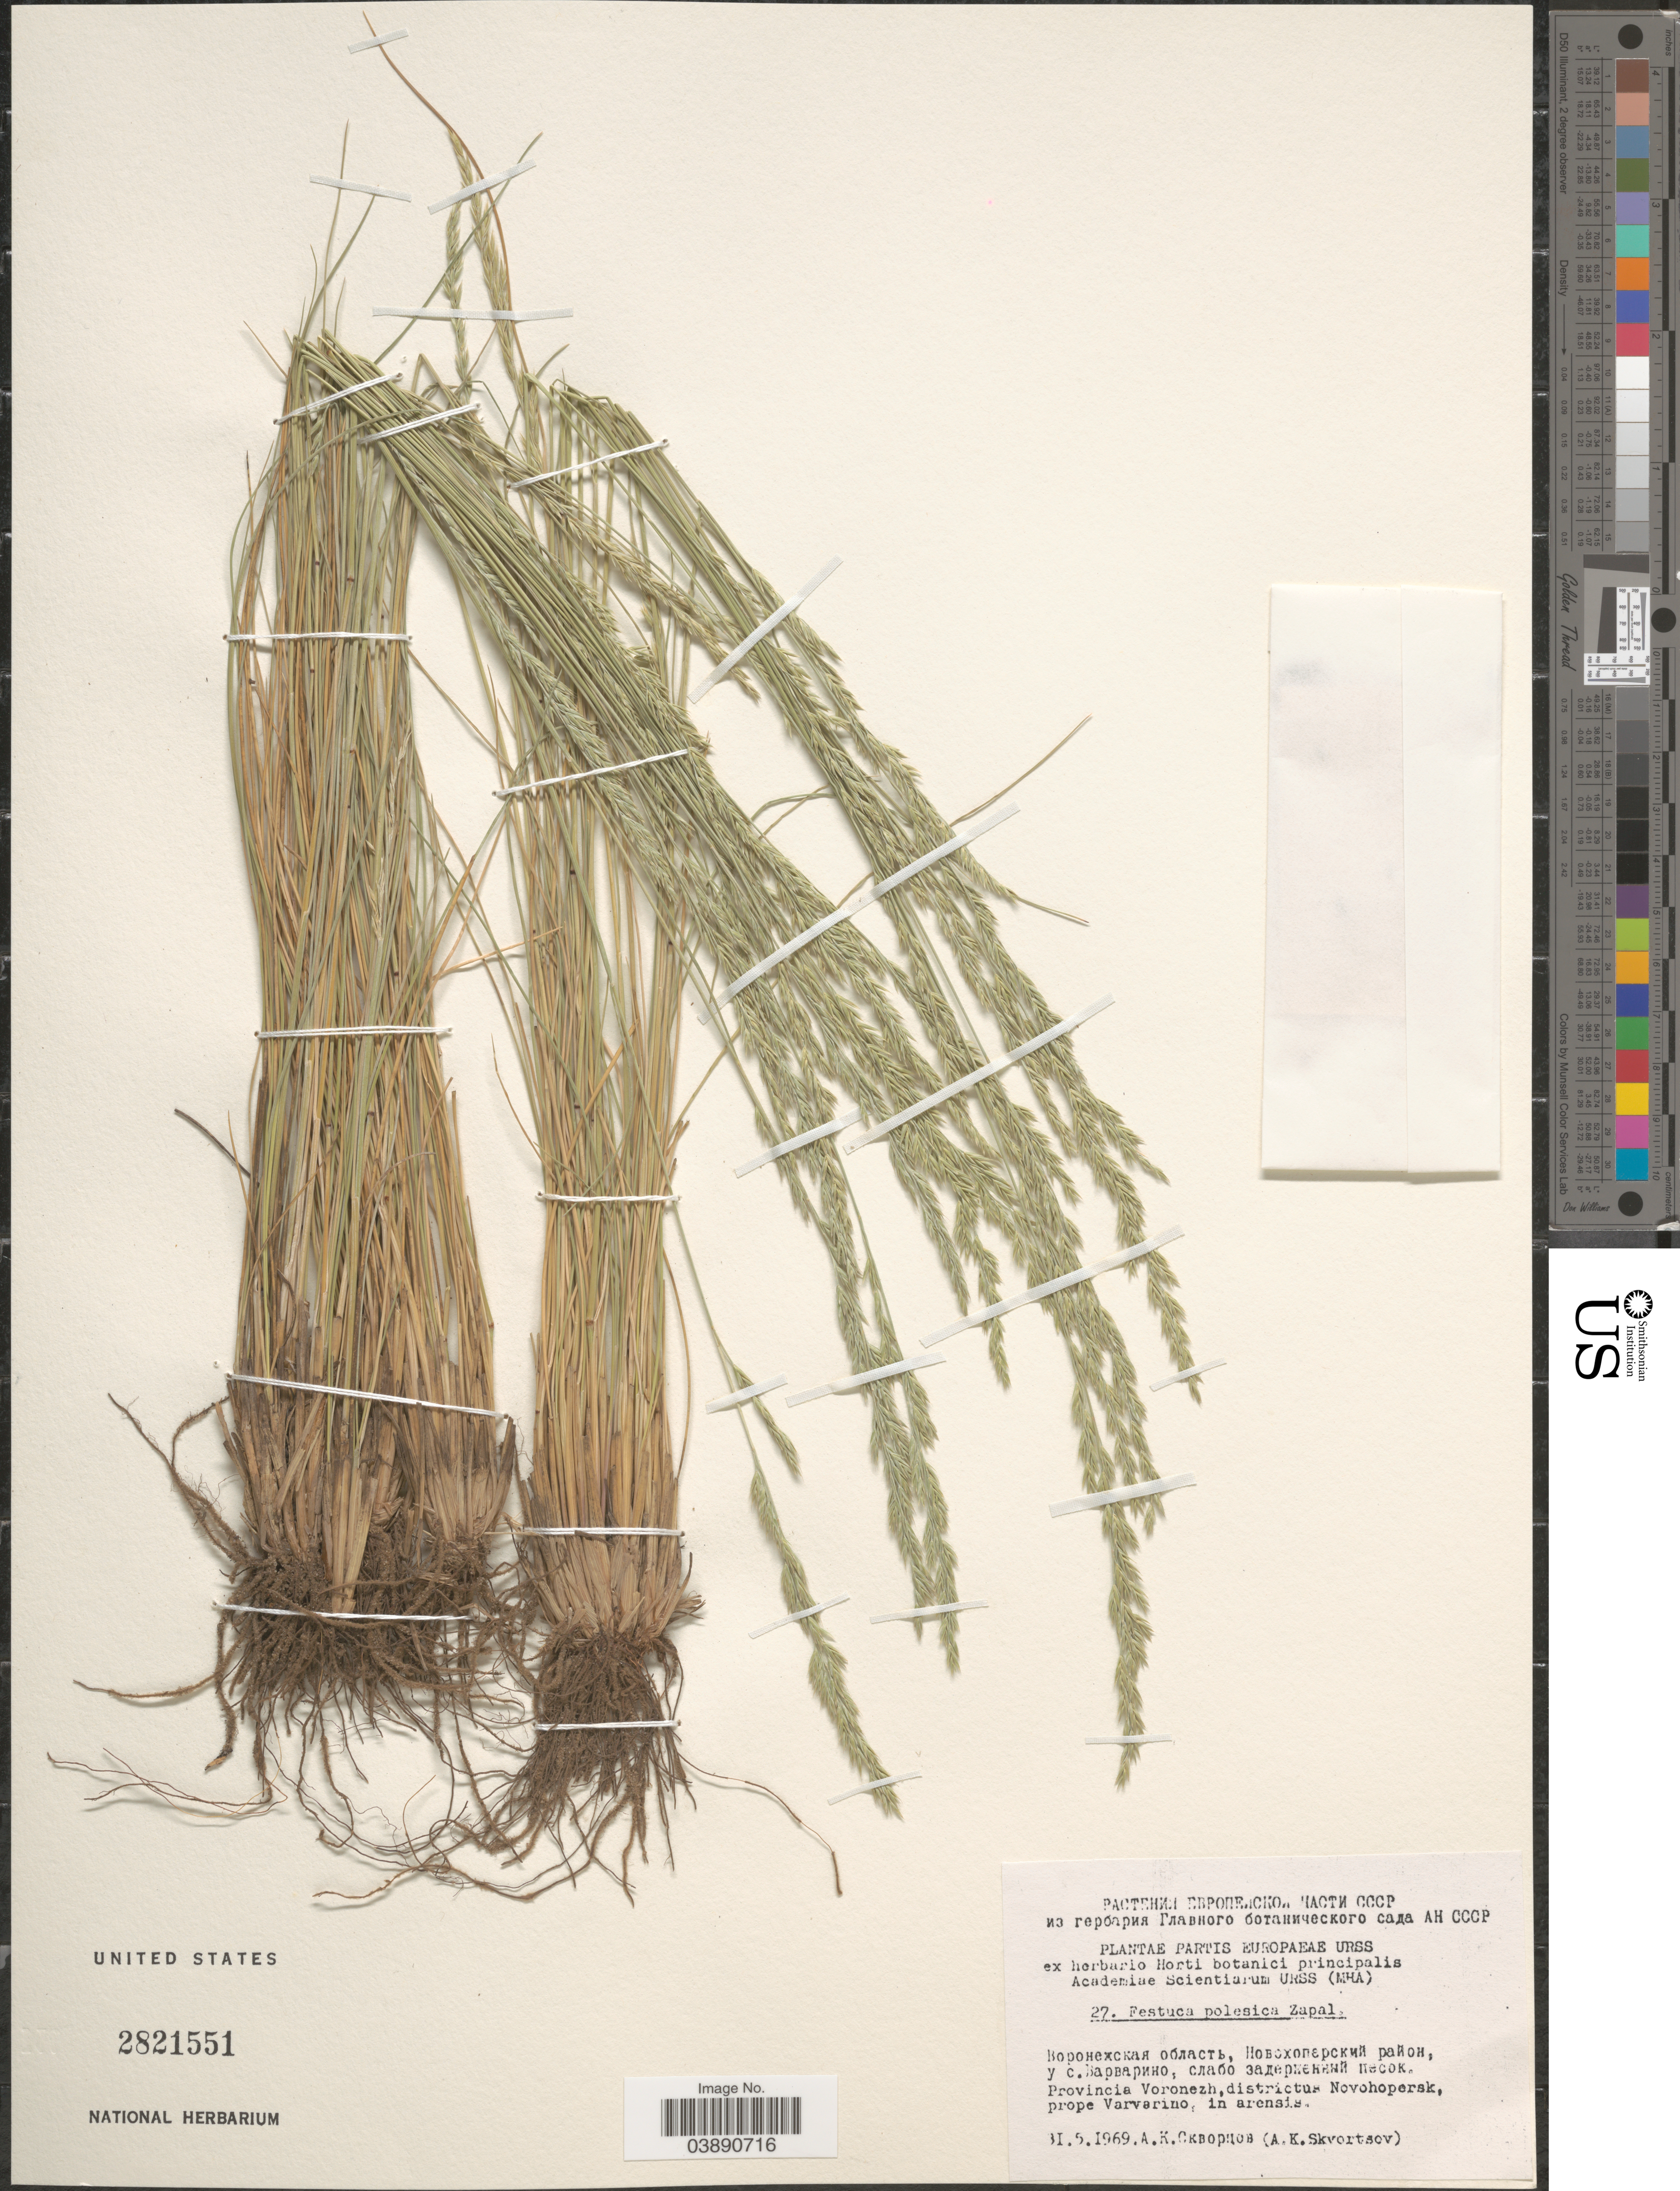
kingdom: Plantae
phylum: Tracheophyta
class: Liliopsida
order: Poales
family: Poaceae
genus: Festuca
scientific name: Festuca beckeri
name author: (Hack.) Trautv.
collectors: A. K. Skvortsov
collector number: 27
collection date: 1969-05-31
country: Russian Federation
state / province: Voronezh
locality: Partis Europaeae URSS. Provincia Voronezh, districtus Novohopersk, prope Varvarino, in arensis.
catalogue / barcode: US 2821551